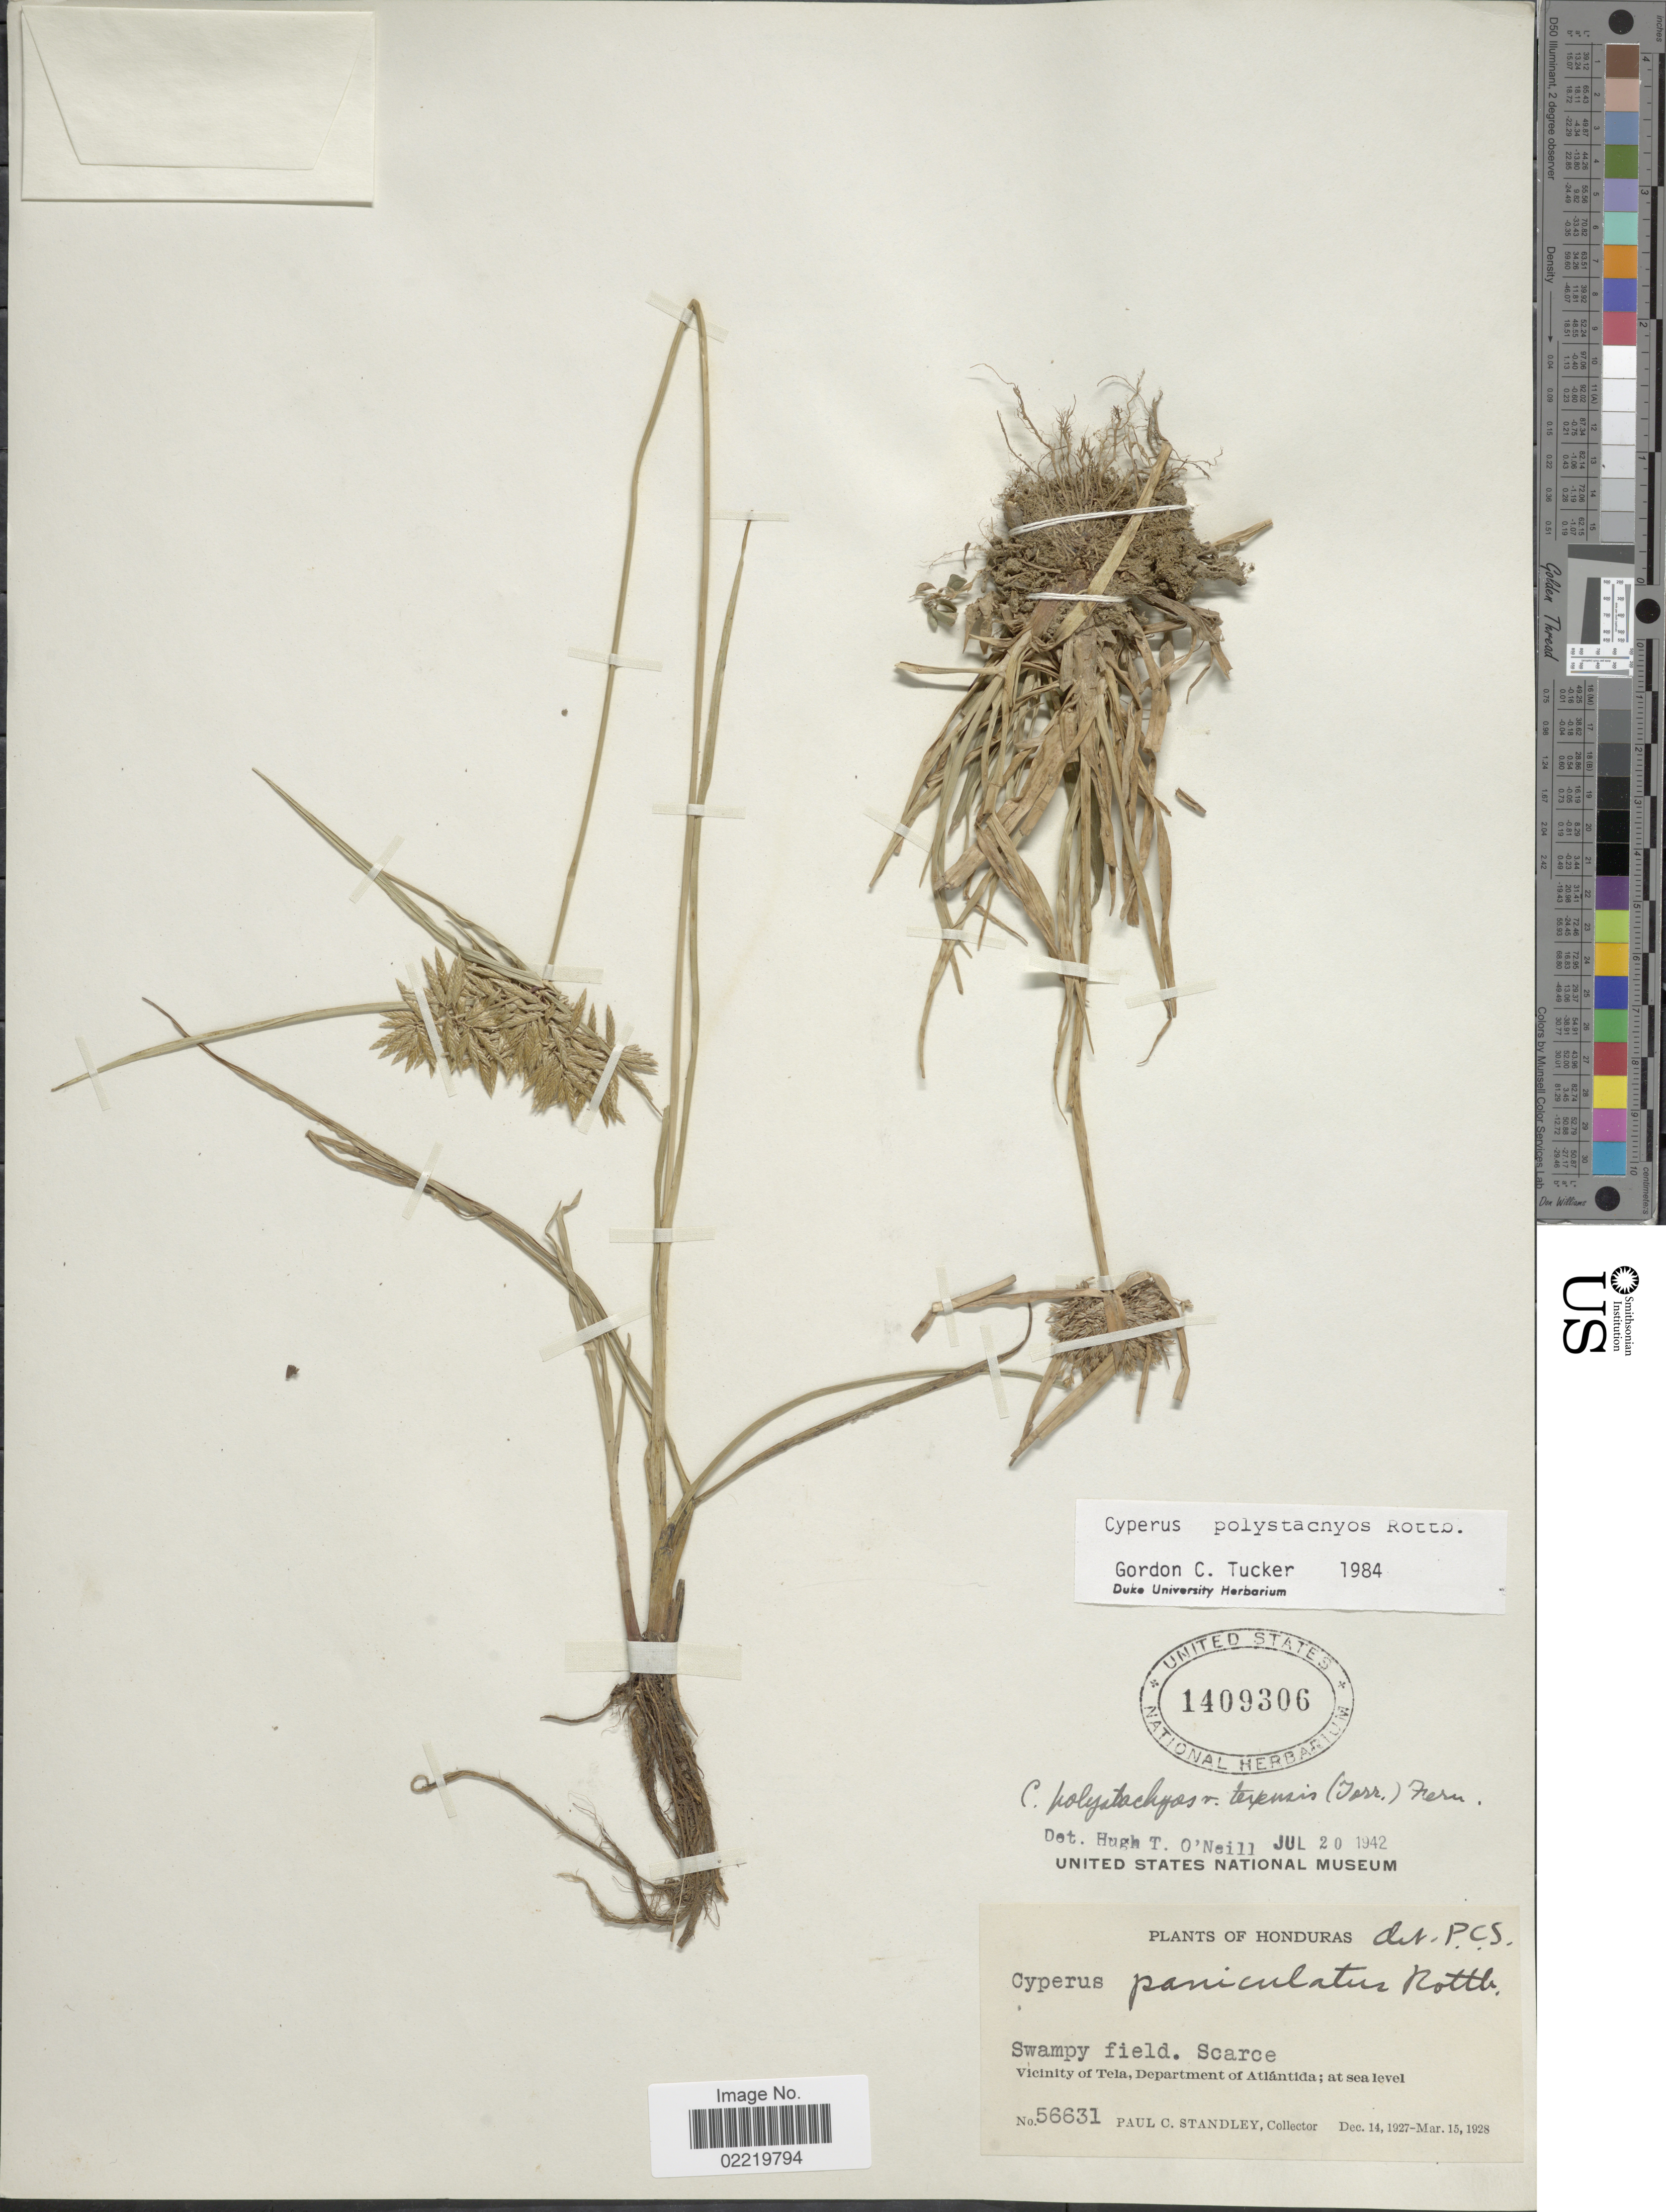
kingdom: Plantae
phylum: Tracheophyta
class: Liliopsida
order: Poales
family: Cyperaceae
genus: Cyperus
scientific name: Cyperus polystachyos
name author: Rottb.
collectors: P. C. Standley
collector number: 56631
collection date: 1927-12-14/1928-03-15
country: Honduras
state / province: Atlántida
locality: Swampy field. Sacre, Vicinity of Tela, Department of Atlántida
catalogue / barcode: US 1409306